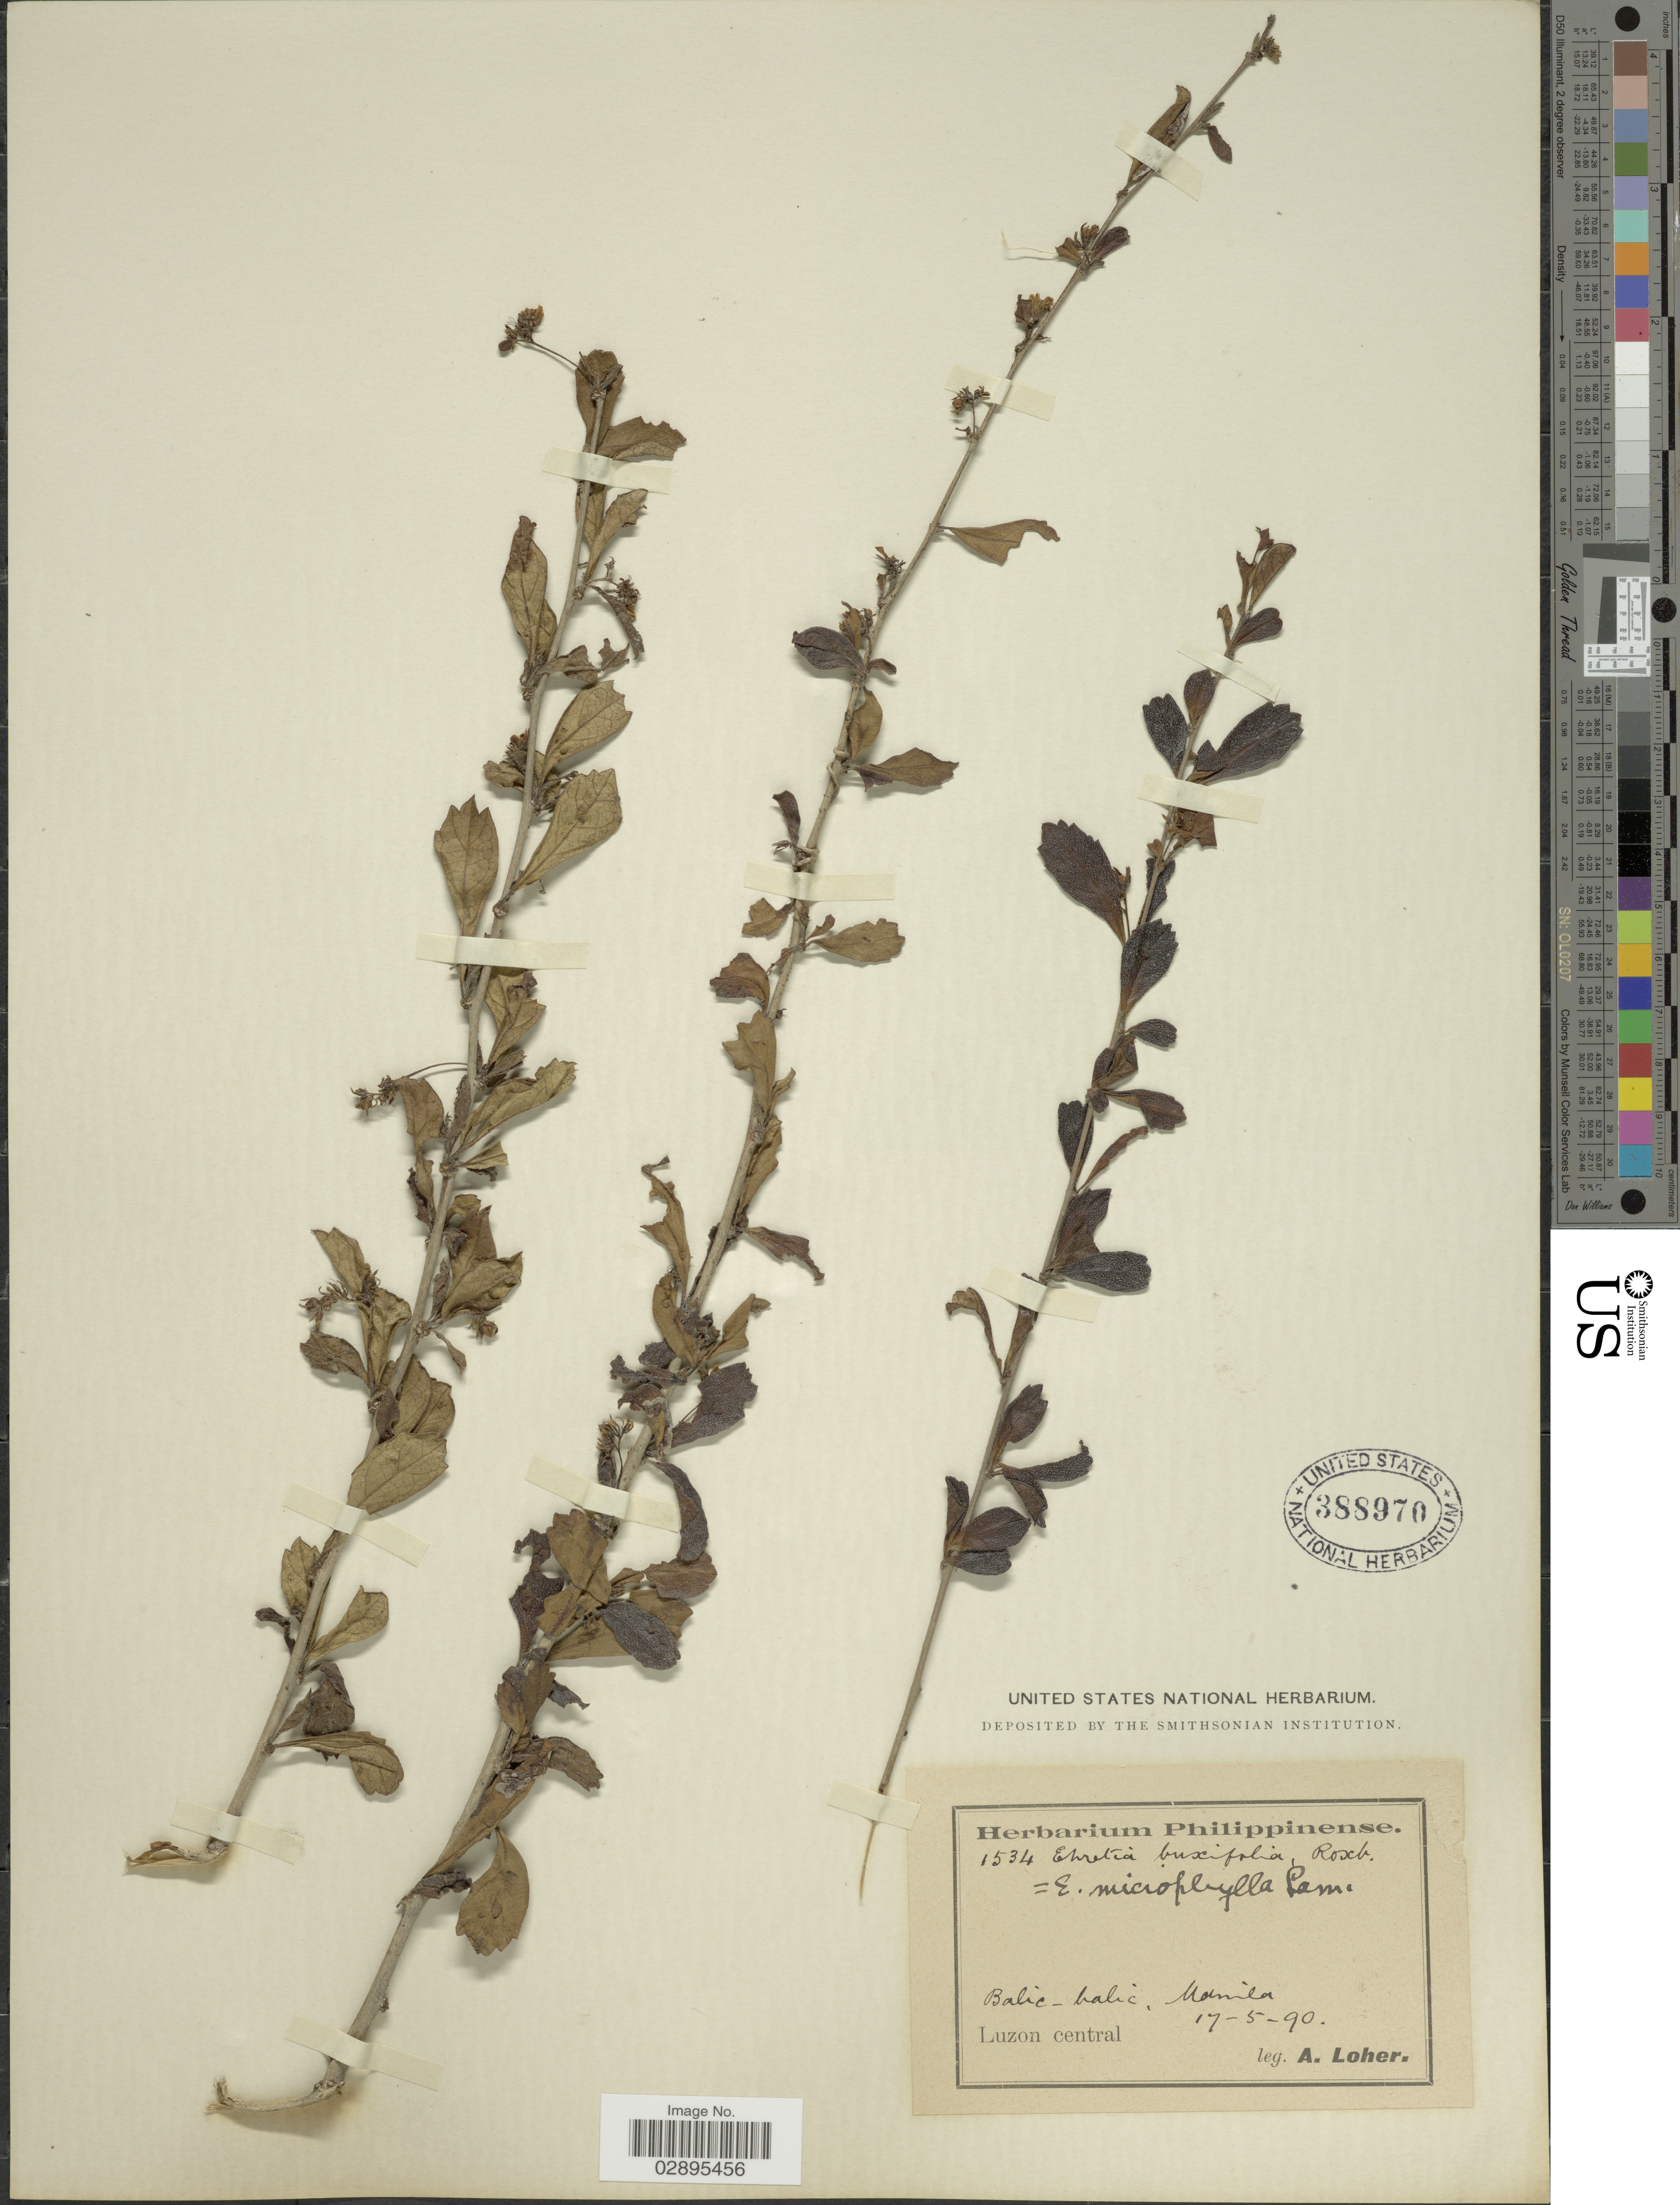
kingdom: Plantae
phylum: Tracheophyta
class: Magnoliopsida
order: Boraginales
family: Ehretiaceae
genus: Ehretia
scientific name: Ehretia microphylla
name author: Lam.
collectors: A. Loher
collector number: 1534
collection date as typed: Transcribed d/m/y: 17/5/90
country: Philippines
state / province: Central Luzon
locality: Balic-balic, Manila. Luzon central.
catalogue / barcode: US 388970